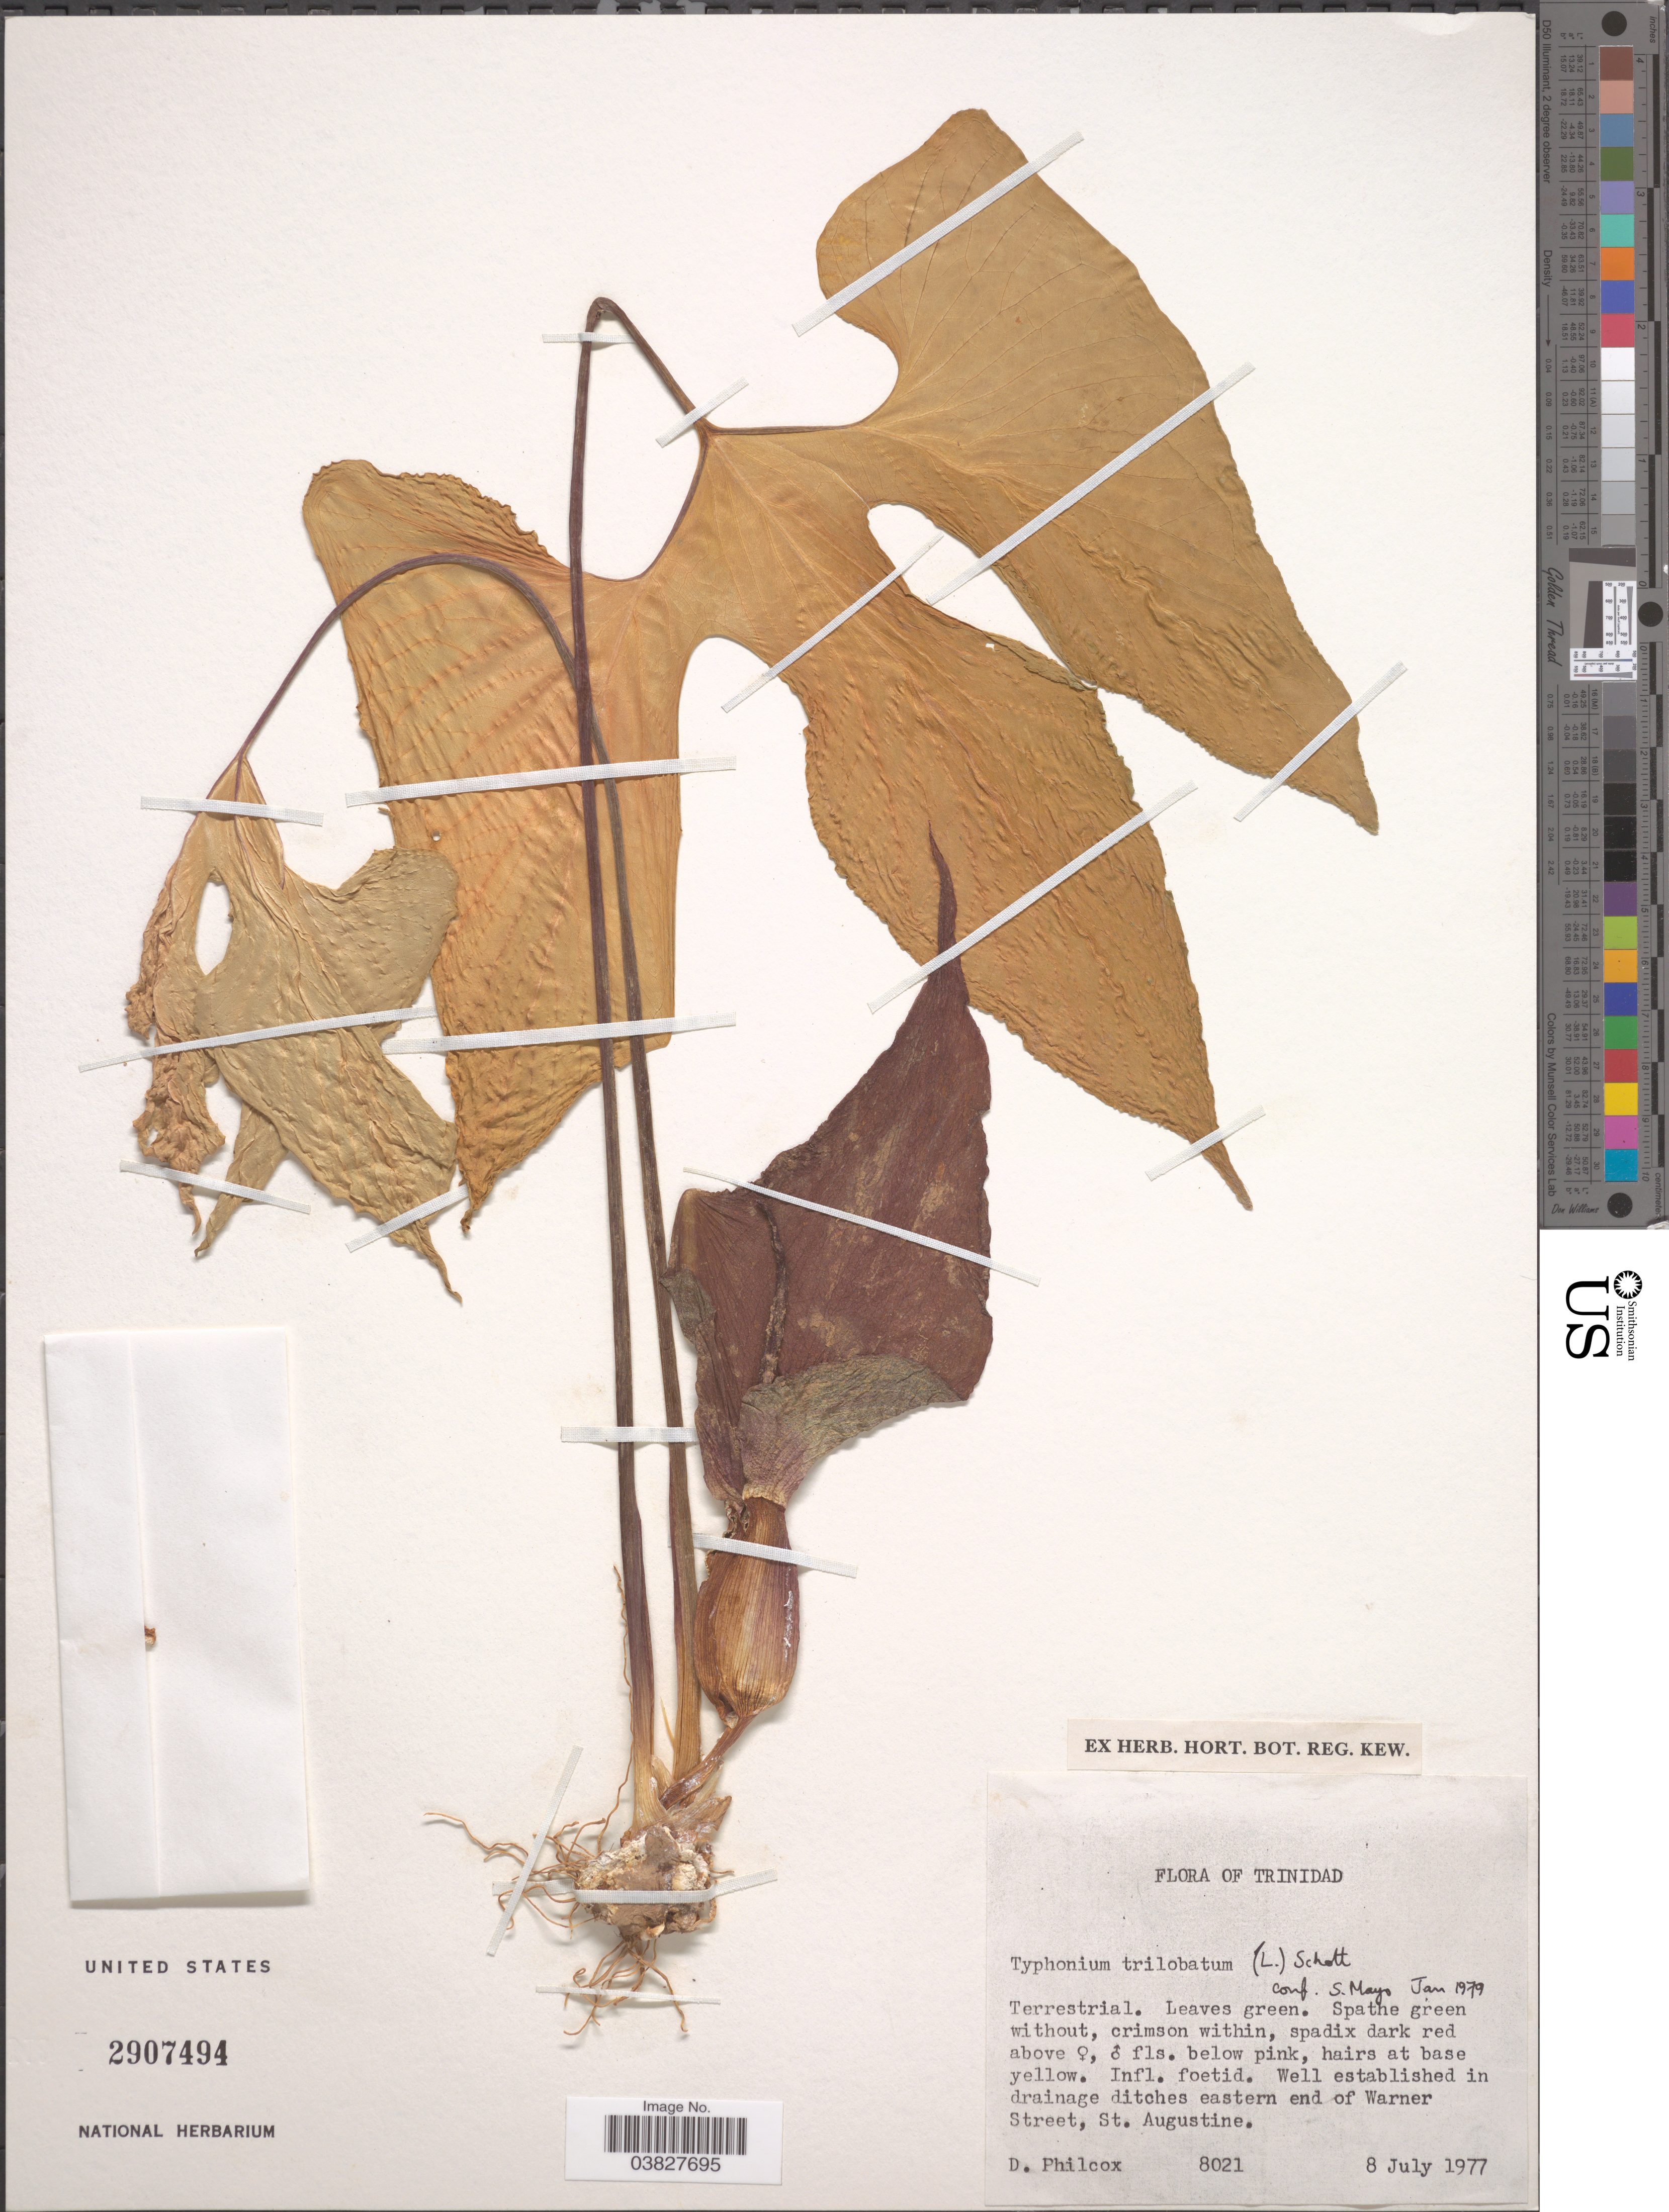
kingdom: Plantae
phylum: Tracheophyta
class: Liliopsida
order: Alismatales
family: Araceae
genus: Typhonium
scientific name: Typhonium trilobatum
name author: (L.) Schott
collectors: D. Philcox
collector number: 8021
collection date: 1977-07-08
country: Trinidad and Tobago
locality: Trinidad. In drainage ditches eastern end of Warner Street, St. Augustine.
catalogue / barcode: US 2907494